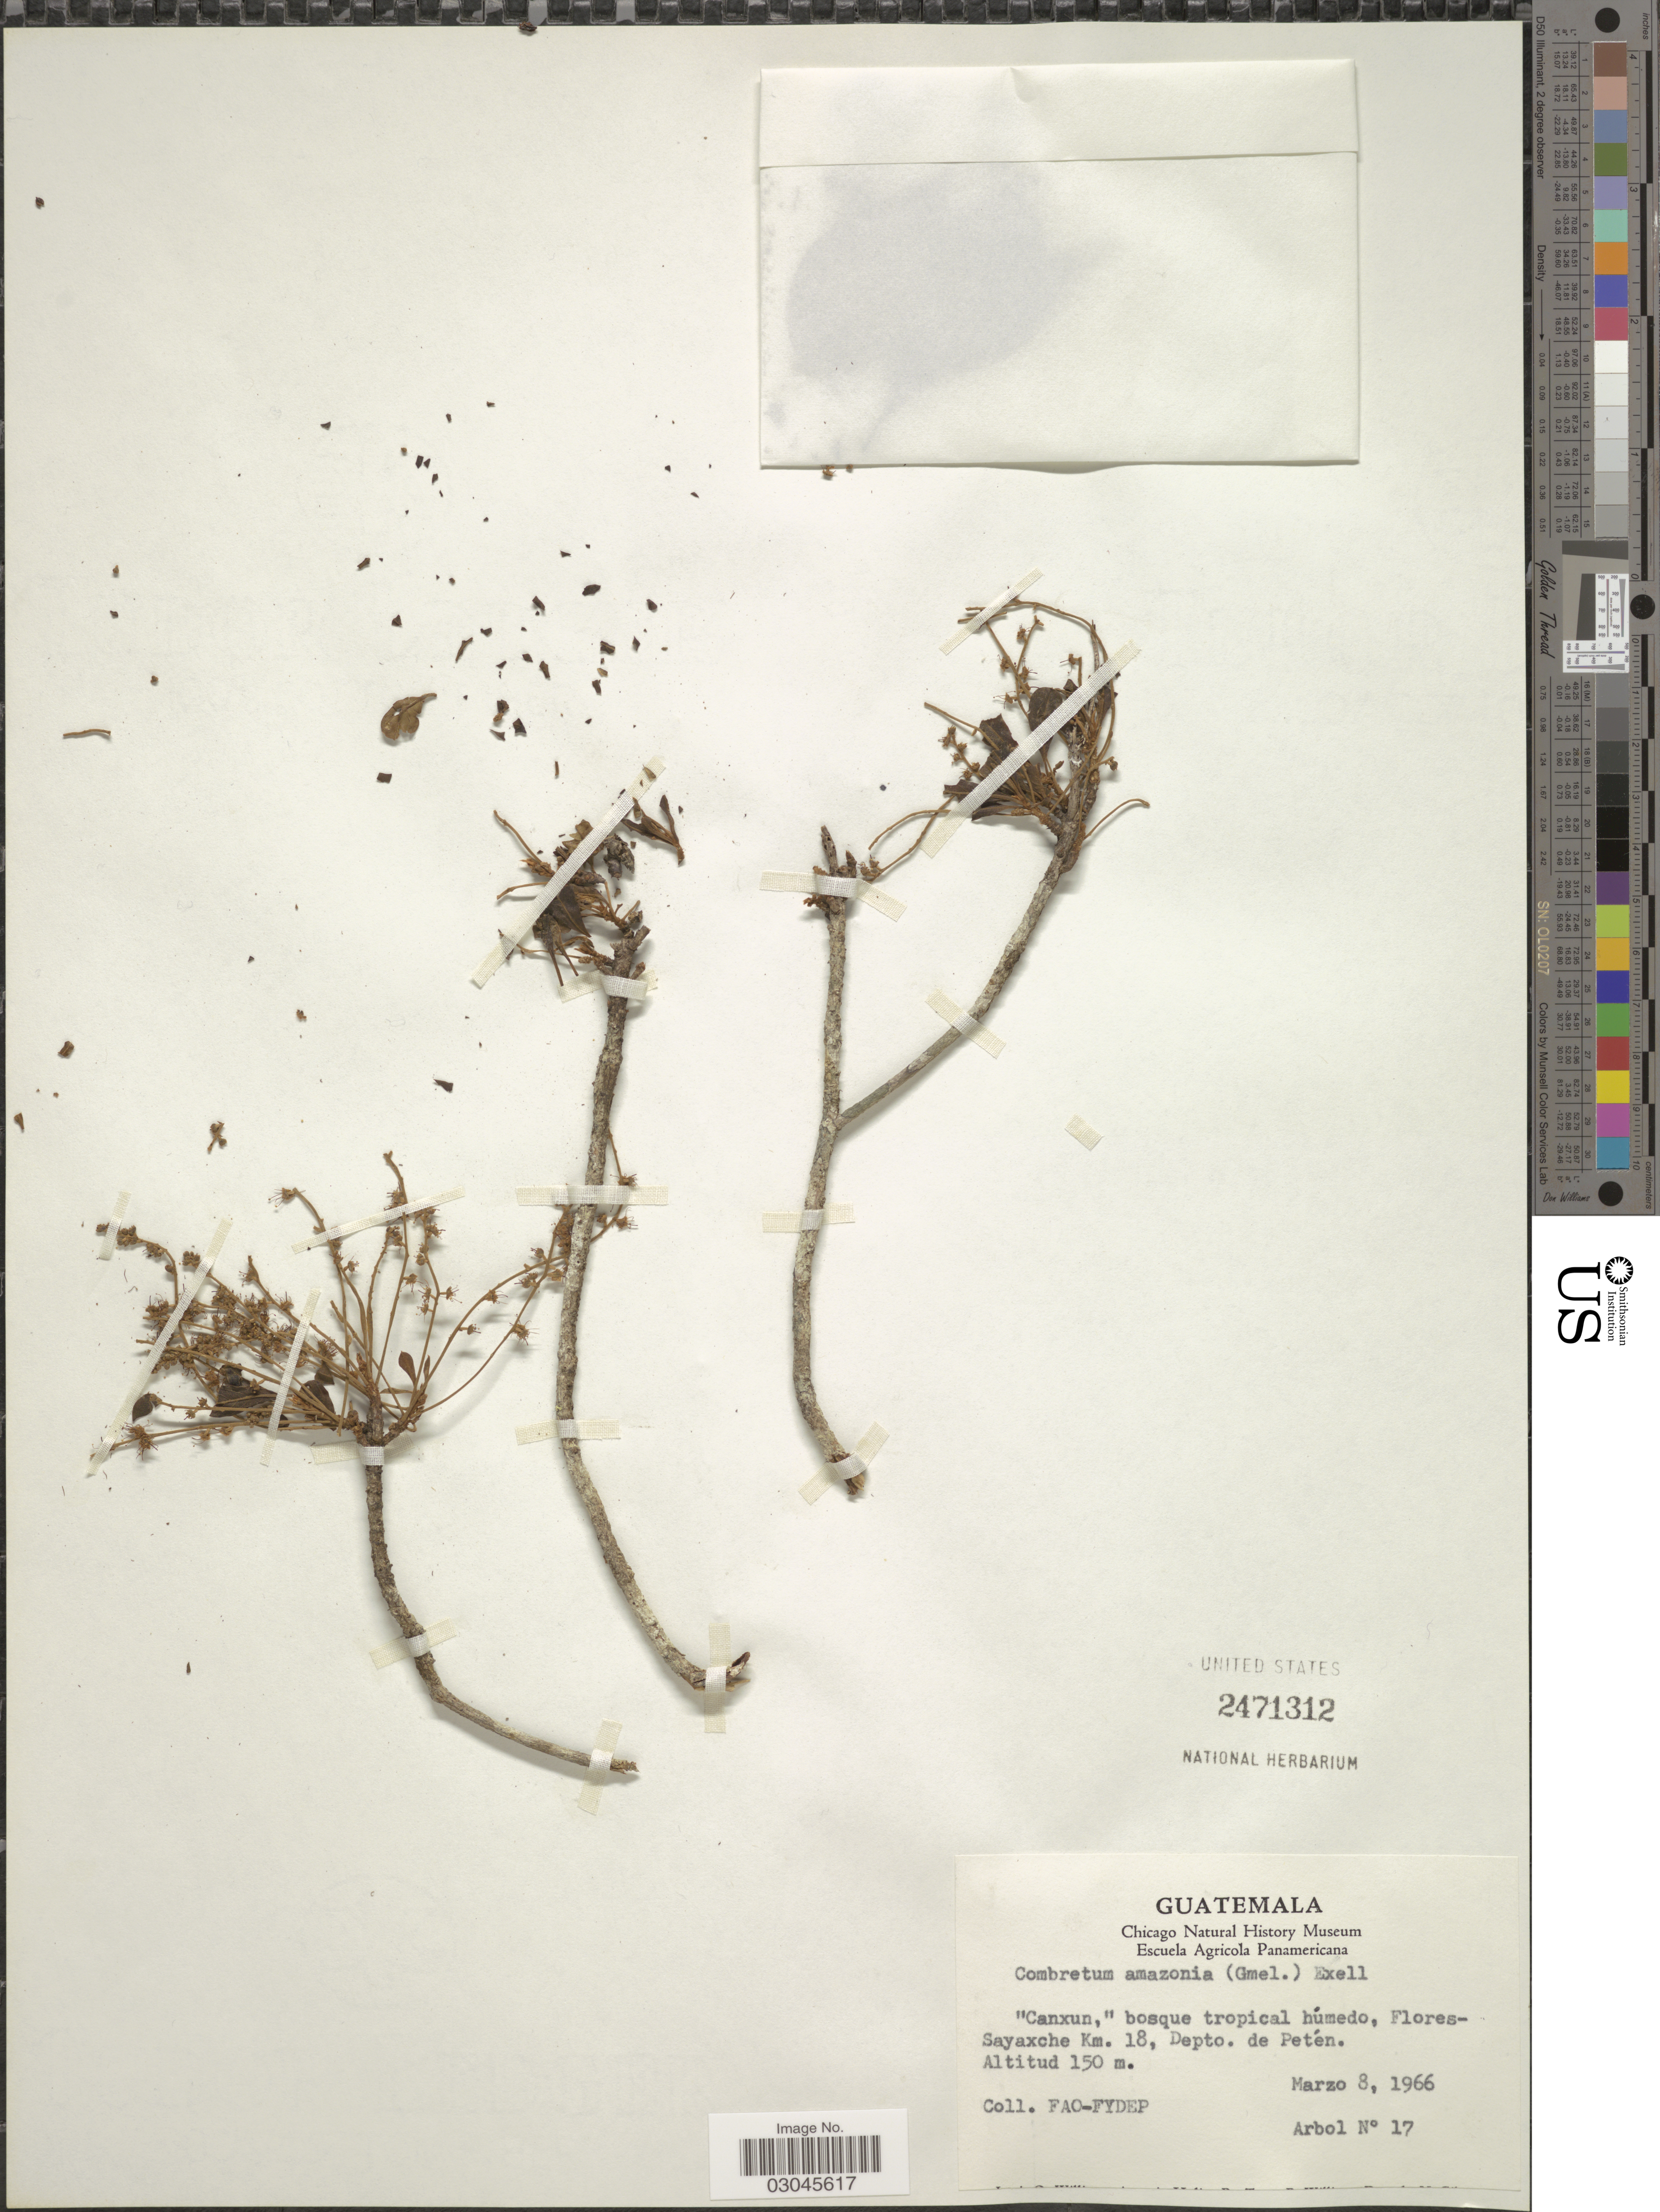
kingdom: Plantae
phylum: Tracheophyta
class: Magnoliopsida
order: Myrtales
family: Combretaceae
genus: Chuncoa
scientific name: Chuncoa amazonia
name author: J.F. Gmel.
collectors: FAO-FYDEP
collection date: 1966-03-08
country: Guatemala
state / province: El Petén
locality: Flores-Sayaxche Km. 18, Depto. de Petén.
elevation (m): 150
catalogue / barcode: US 2471312